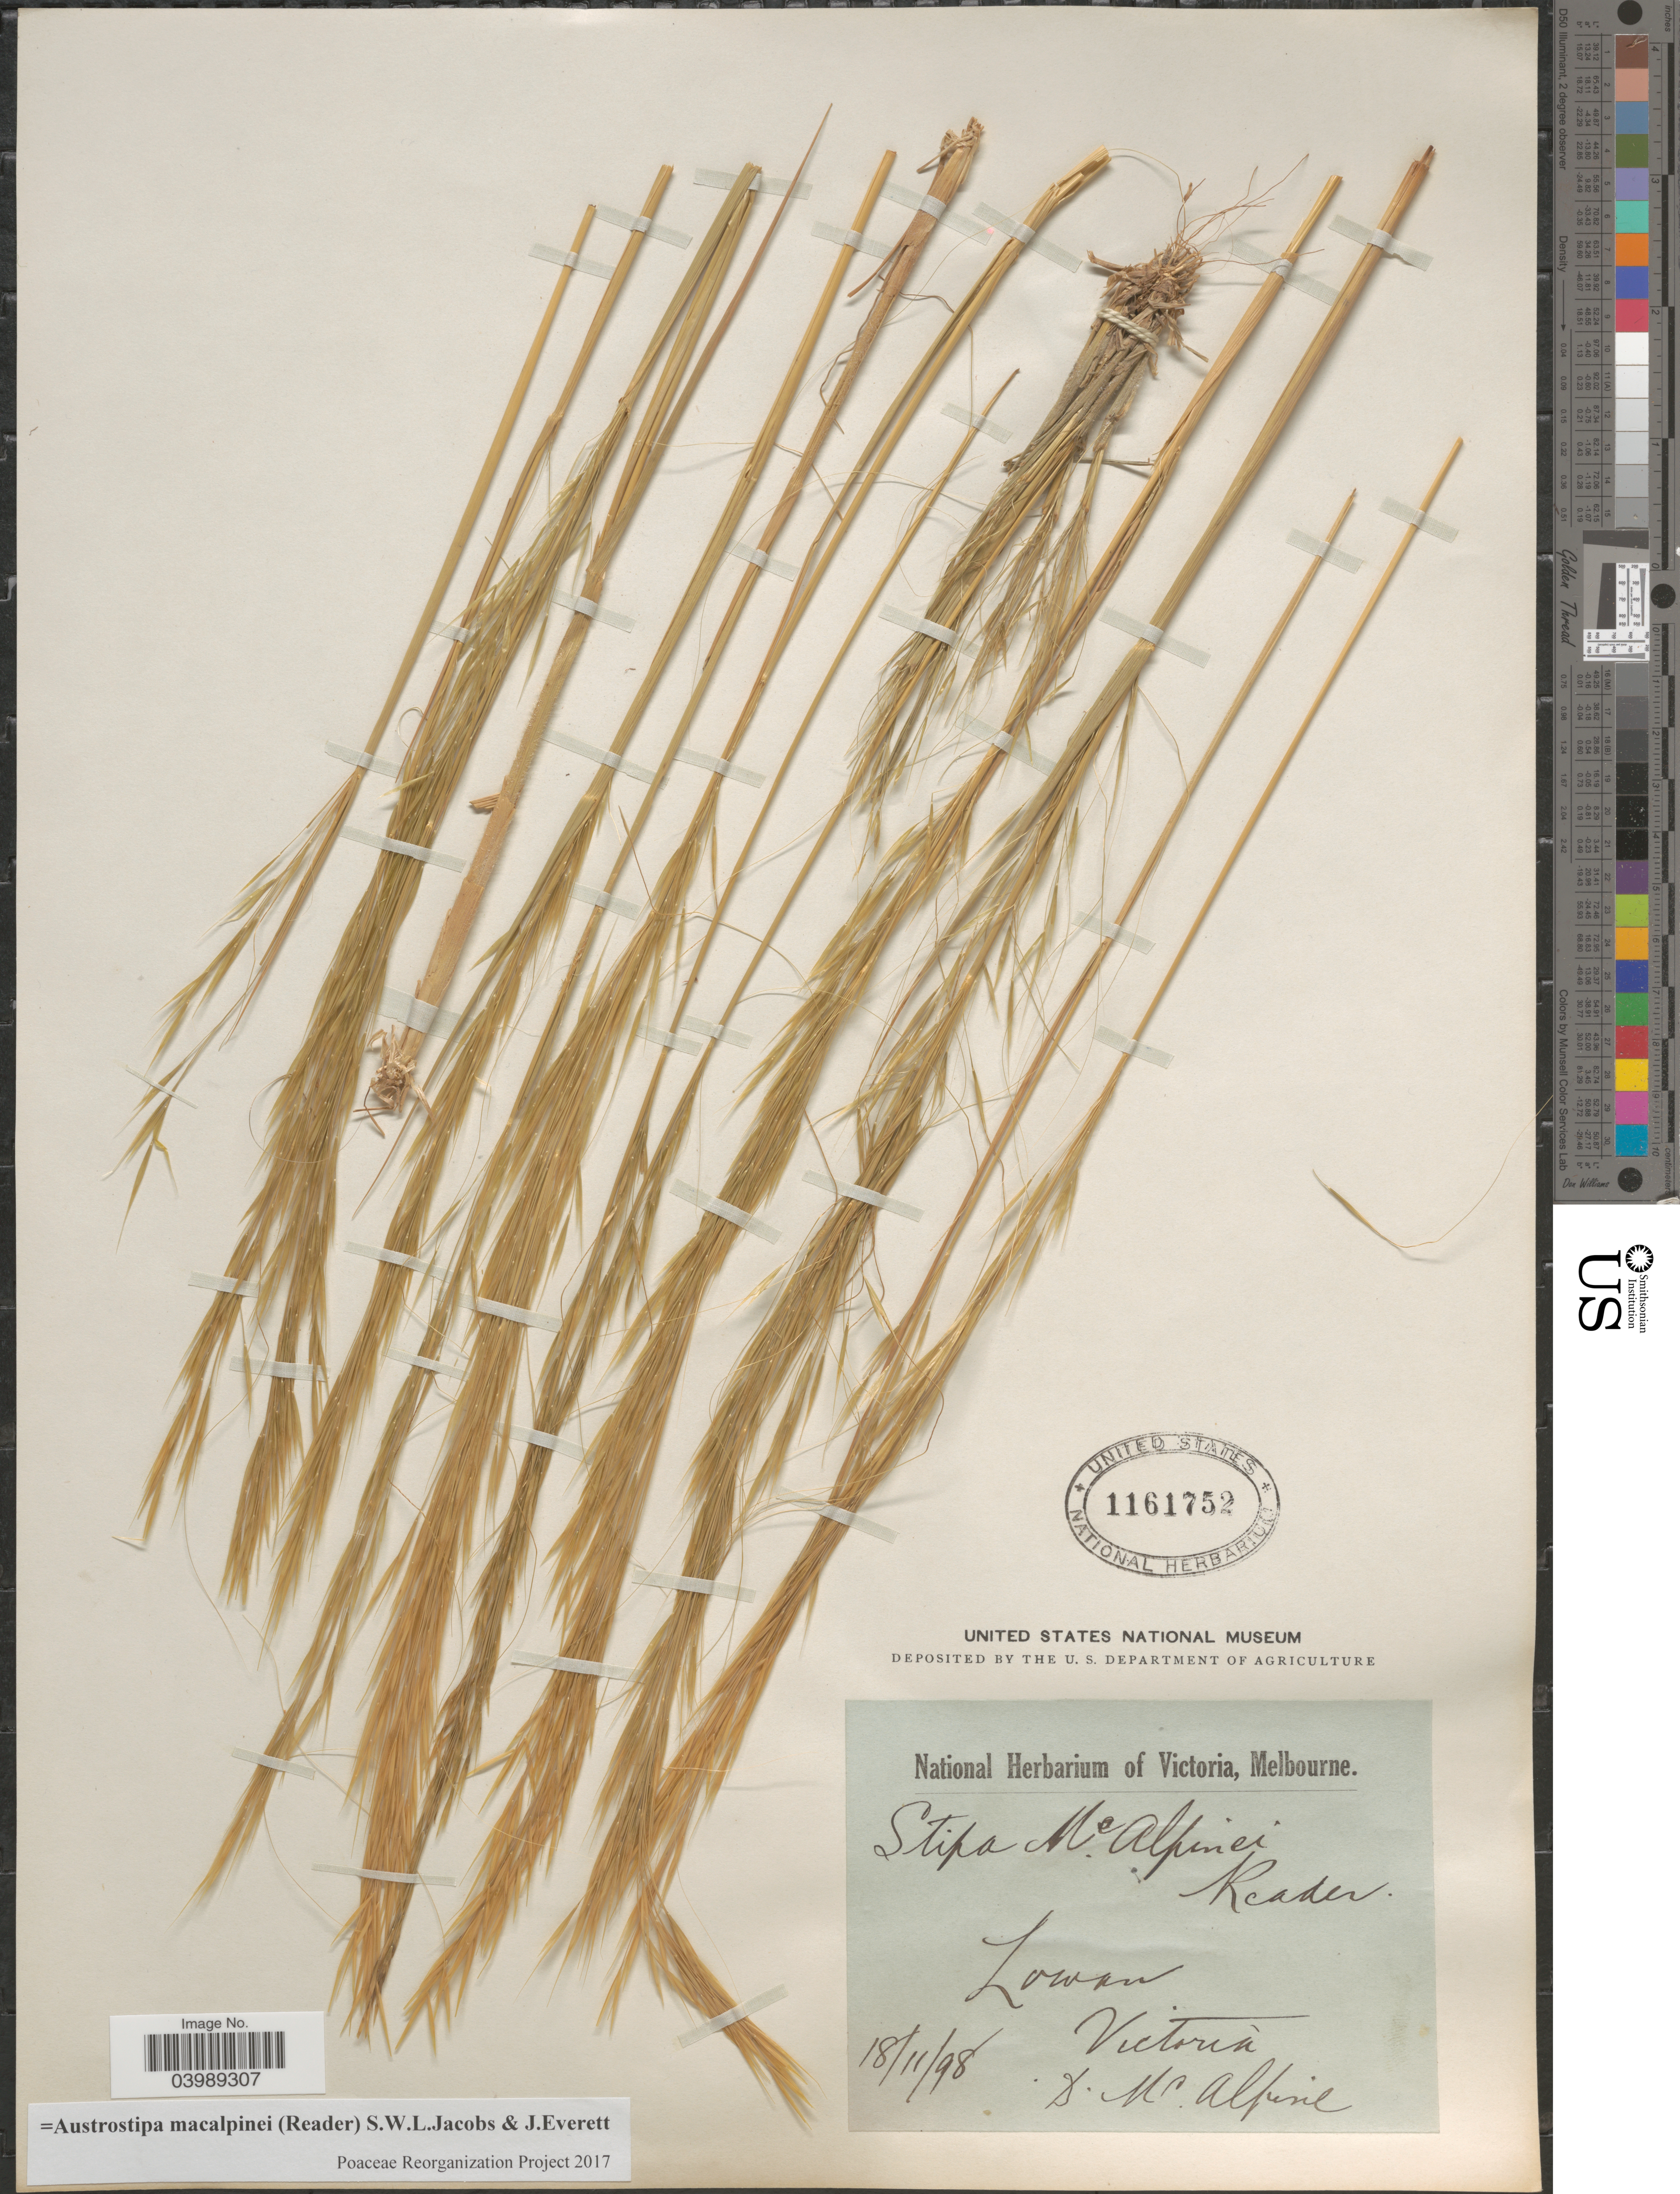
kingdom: Plantae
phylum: Tracheophyta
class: Liliopsida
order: Poales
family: Poaceae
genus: Austrostipa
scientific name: Austrostipa macalpinei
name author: (Reader) S.W.L. Jacobs & J. Everett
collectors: B. McAlpine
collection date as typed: Transcribed d/m/y: 18/11/98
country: Australia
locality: Lowan. Victoria.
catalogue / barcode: US 1161752